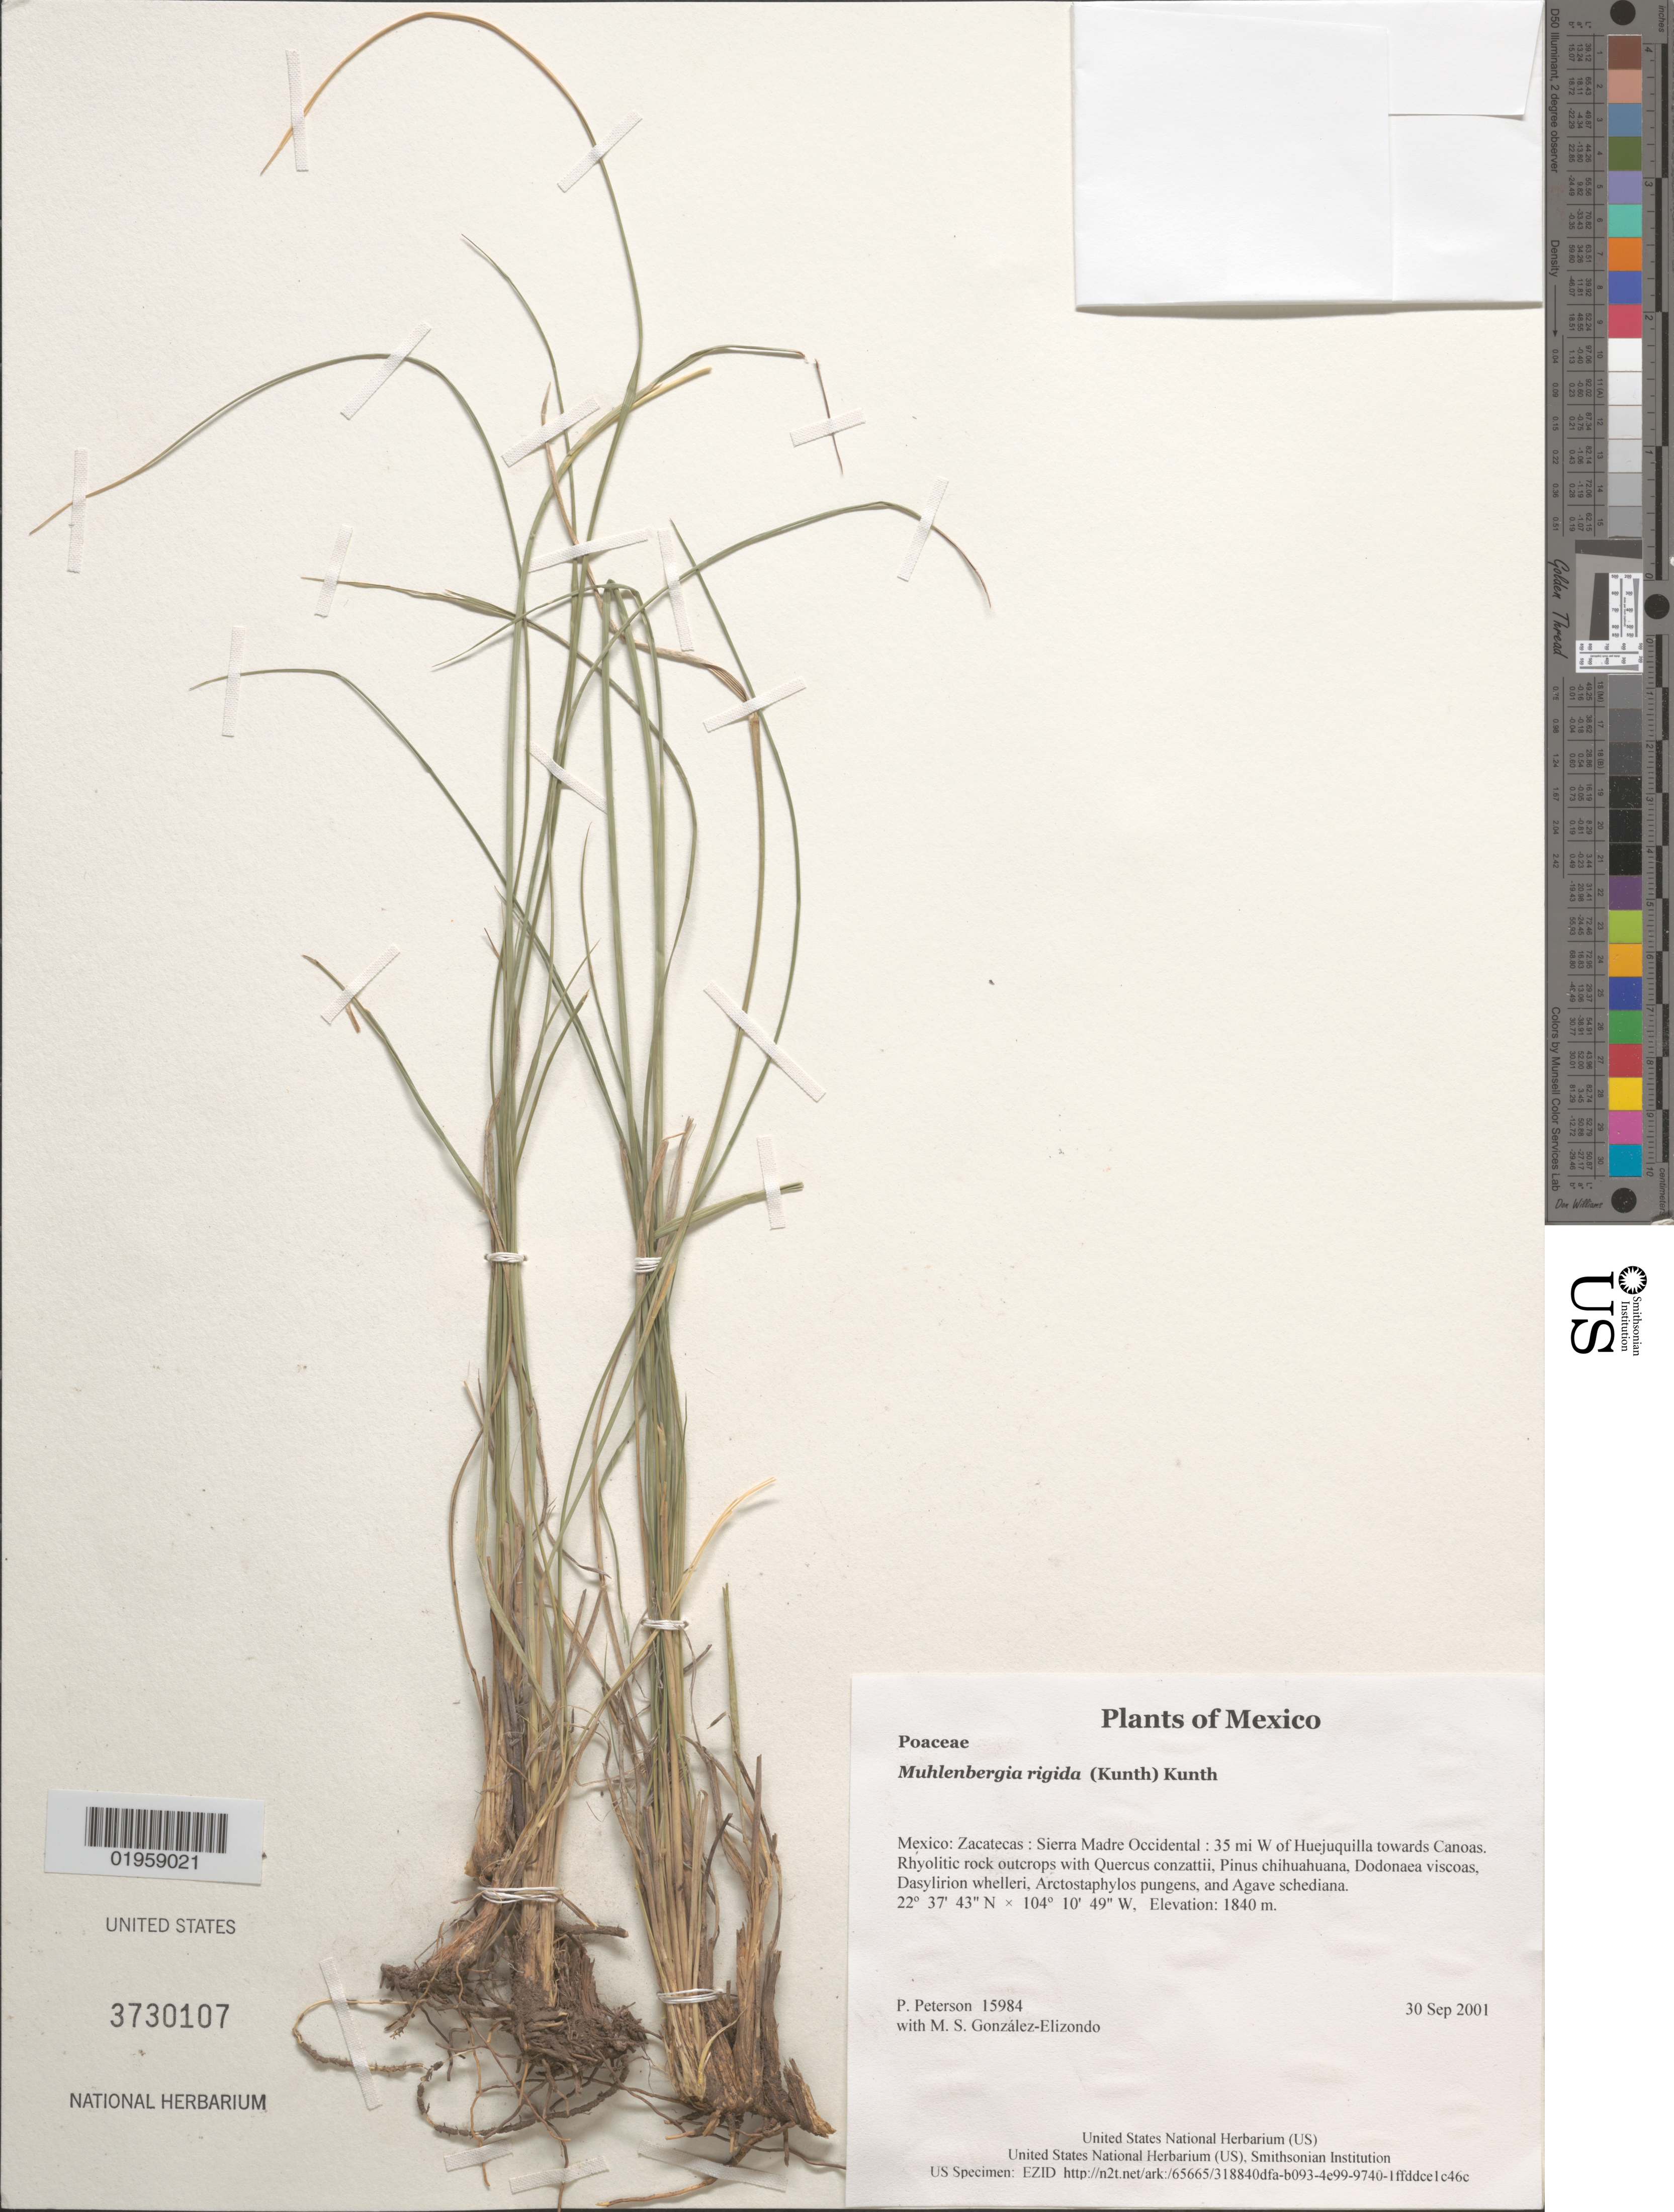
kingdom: Plantae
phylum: Tracheophyta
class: Liliopsida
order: Poales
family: Poaceae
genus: Muhlenbergia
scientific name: Muhlenbergia rigida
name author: (Kunth) Kunth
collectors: P. M. Peterson & M. S. González-Elizondo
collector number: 15984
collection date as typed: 30 Sep 2001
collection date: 2001-09-30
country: Mexico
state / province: Zacatecas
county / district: Sierra Madre Occidental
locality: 35 mi W of Huejuquilla towards Canoas. Rhyolitic rock outcrops with Quercus conzattii, Pinus chihuahuana, Dodonaea viscoas, Dasylirion whelleri, Arctostaphylos pungens, and Agave schediana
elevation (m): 1840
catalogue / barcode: US 3730107